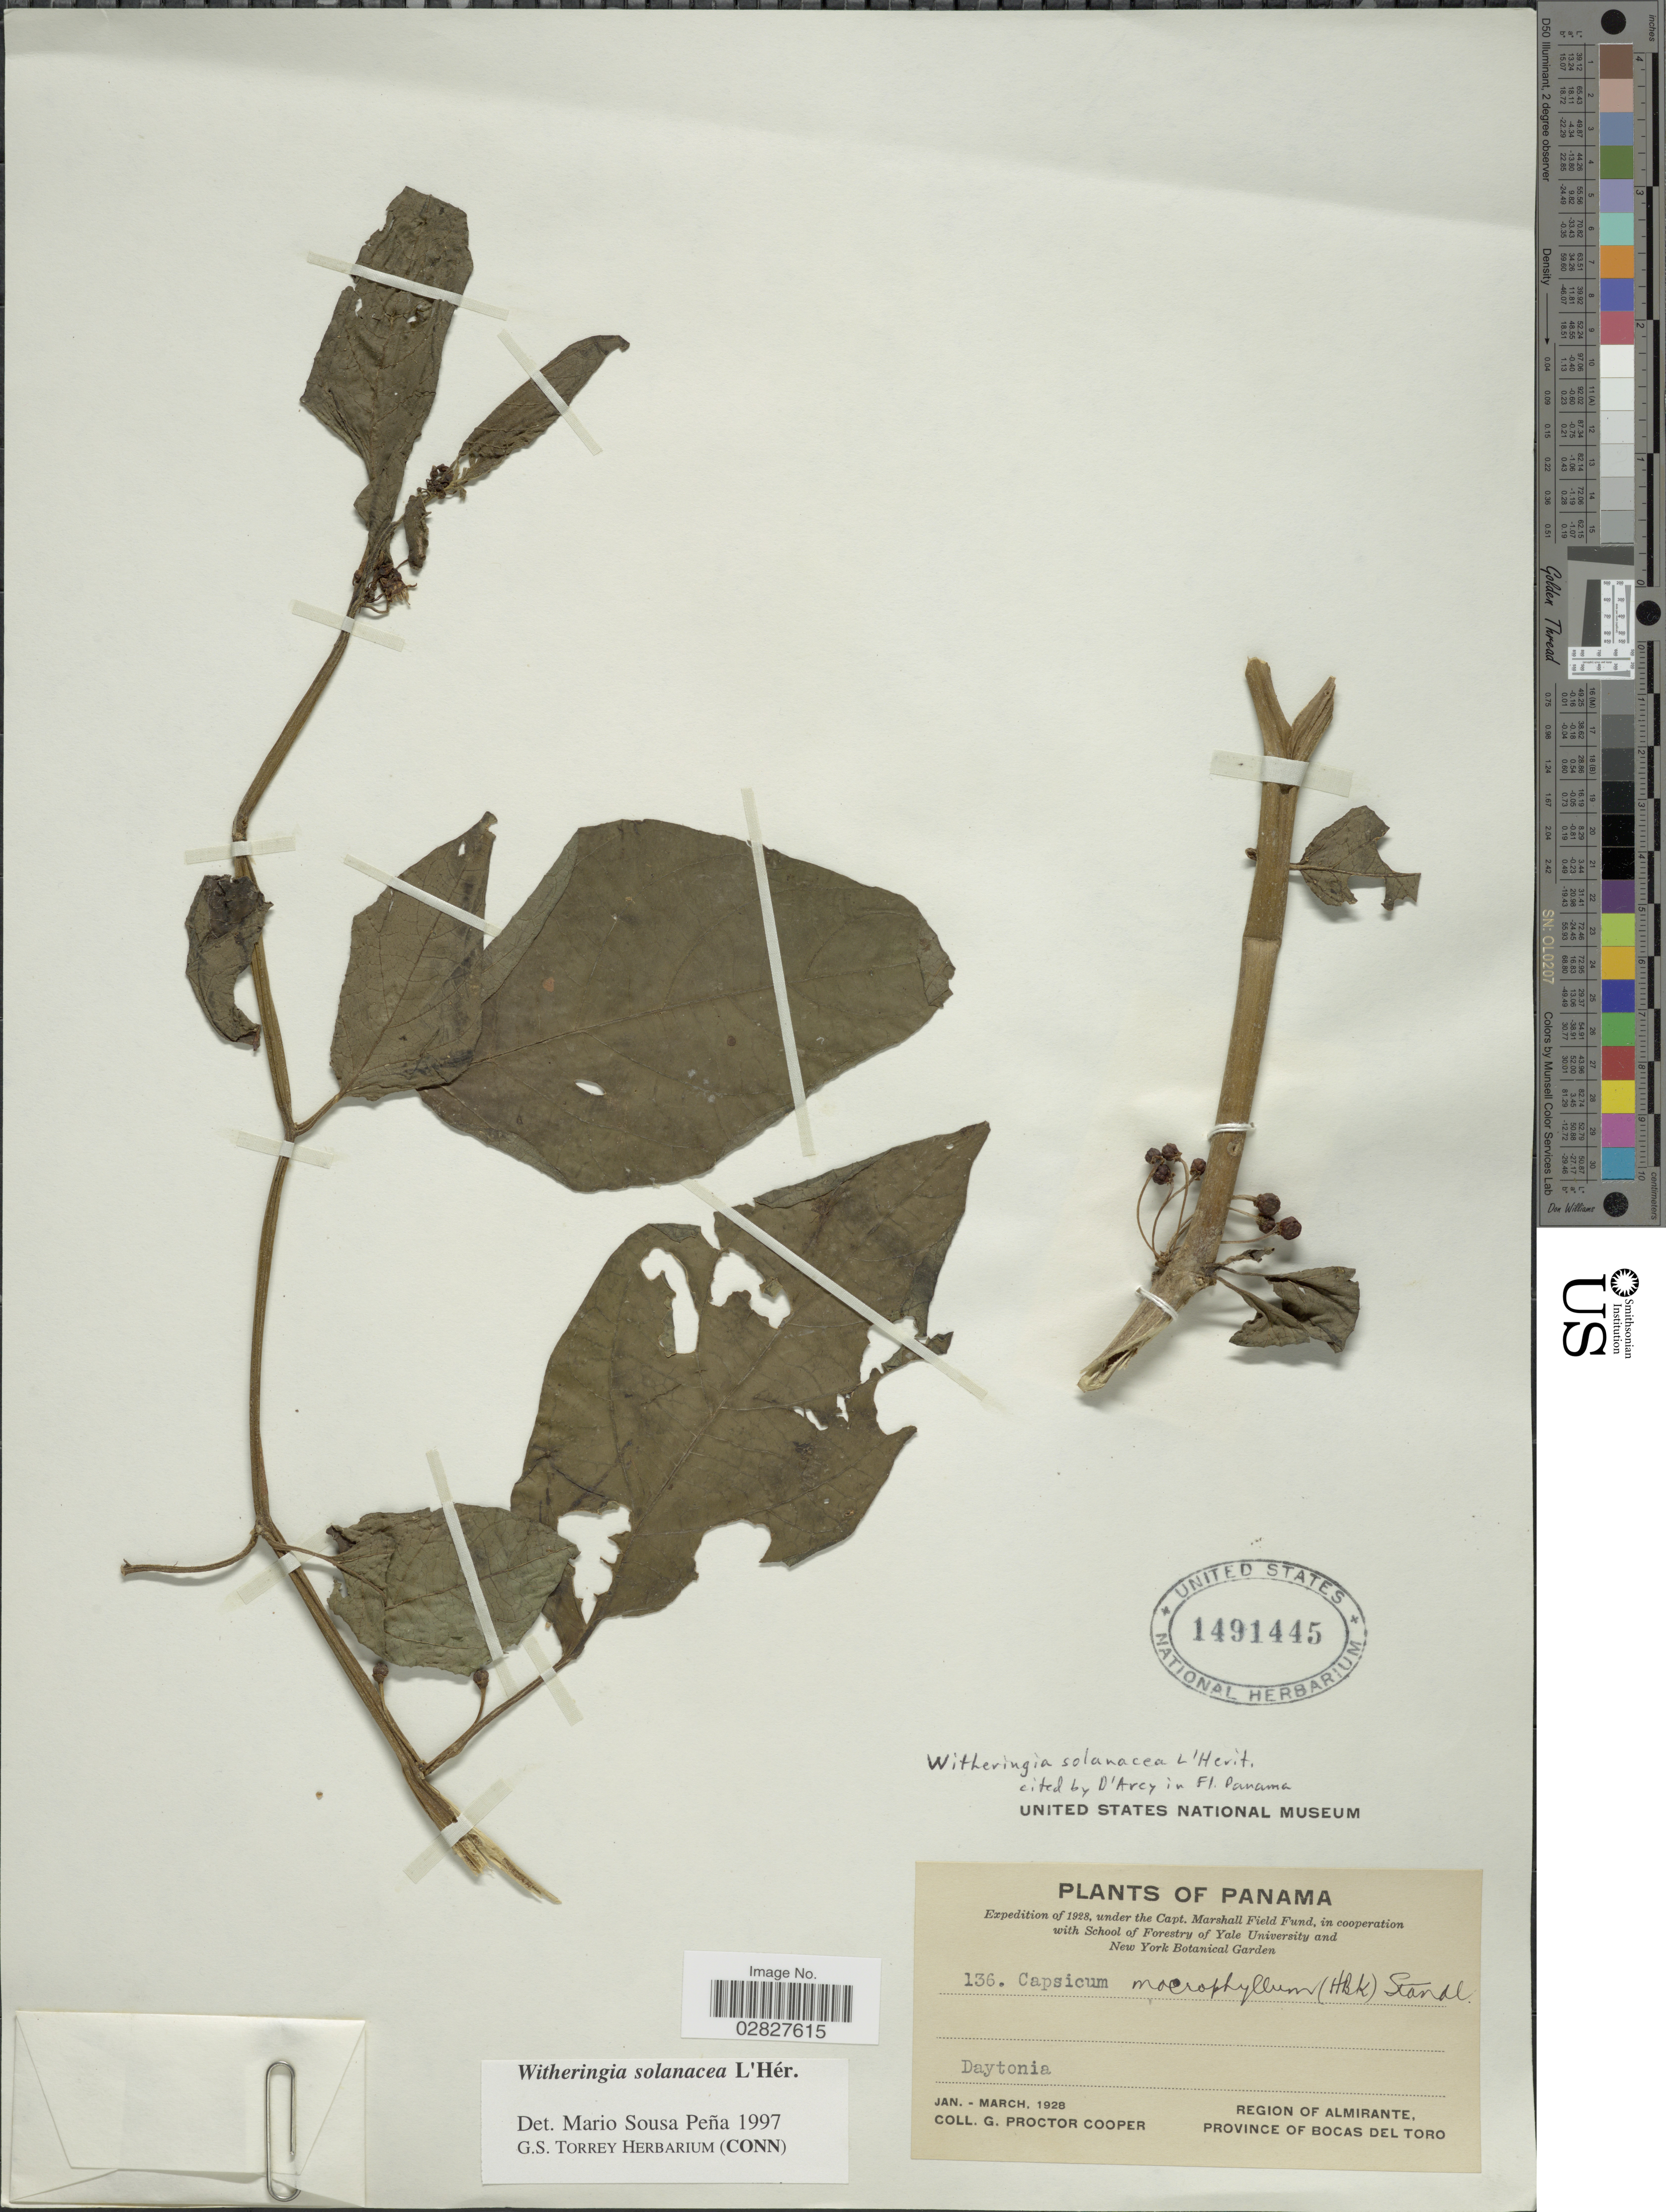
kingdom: Plantae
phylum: Tracheophyta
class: Magnoliopsida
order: Solanales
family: Solanaceae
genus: Witheringia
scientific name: Witheringia solanacea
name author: L'Hér.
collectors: G. Cooper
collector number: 136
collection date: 1928-01/1928-03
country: Panama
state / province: Bocas del Toro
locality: Region of Almirante. Daytonia.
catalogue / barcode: US 1491445